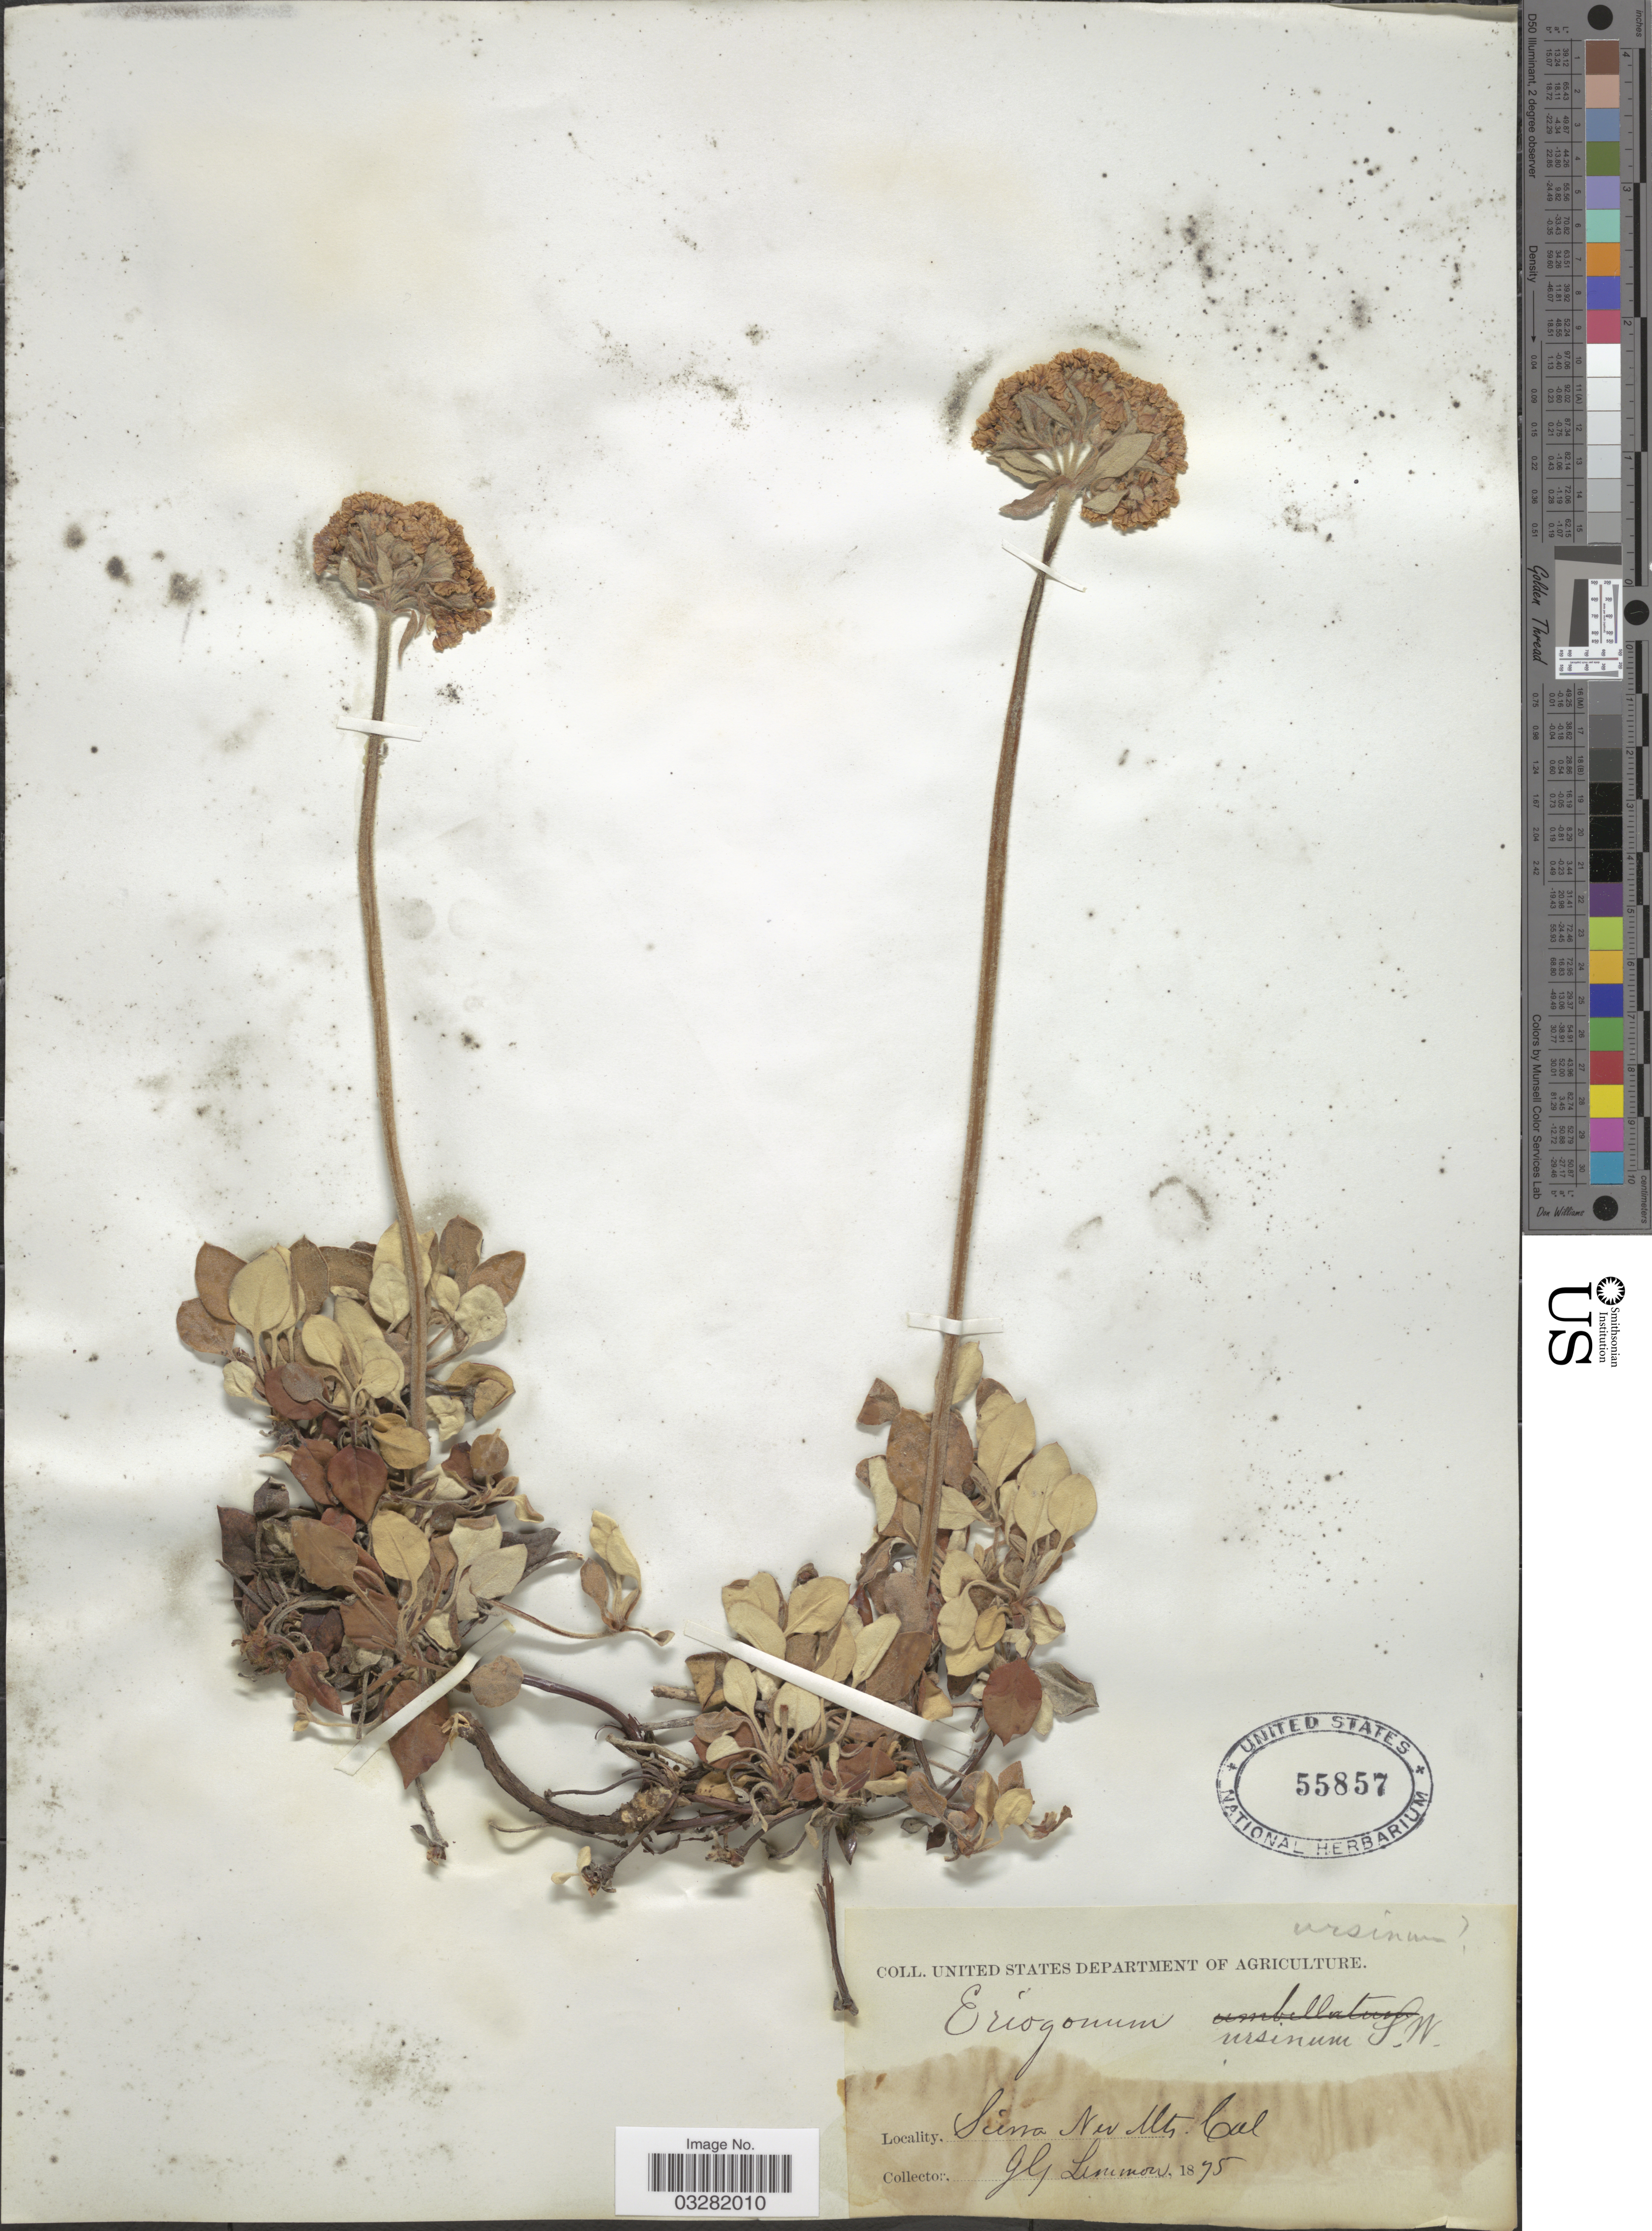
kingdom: Plantae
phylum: Tracheophyta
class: Magnoliopsida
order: Caryophyllales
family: Polygonaceae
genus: Eriogonum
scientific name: Eriogonum ursinum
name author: S. Watson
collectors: J. Lemmon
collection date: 1875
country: United States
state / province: California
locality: Sierra Nev Mts.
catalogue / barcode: US 55857